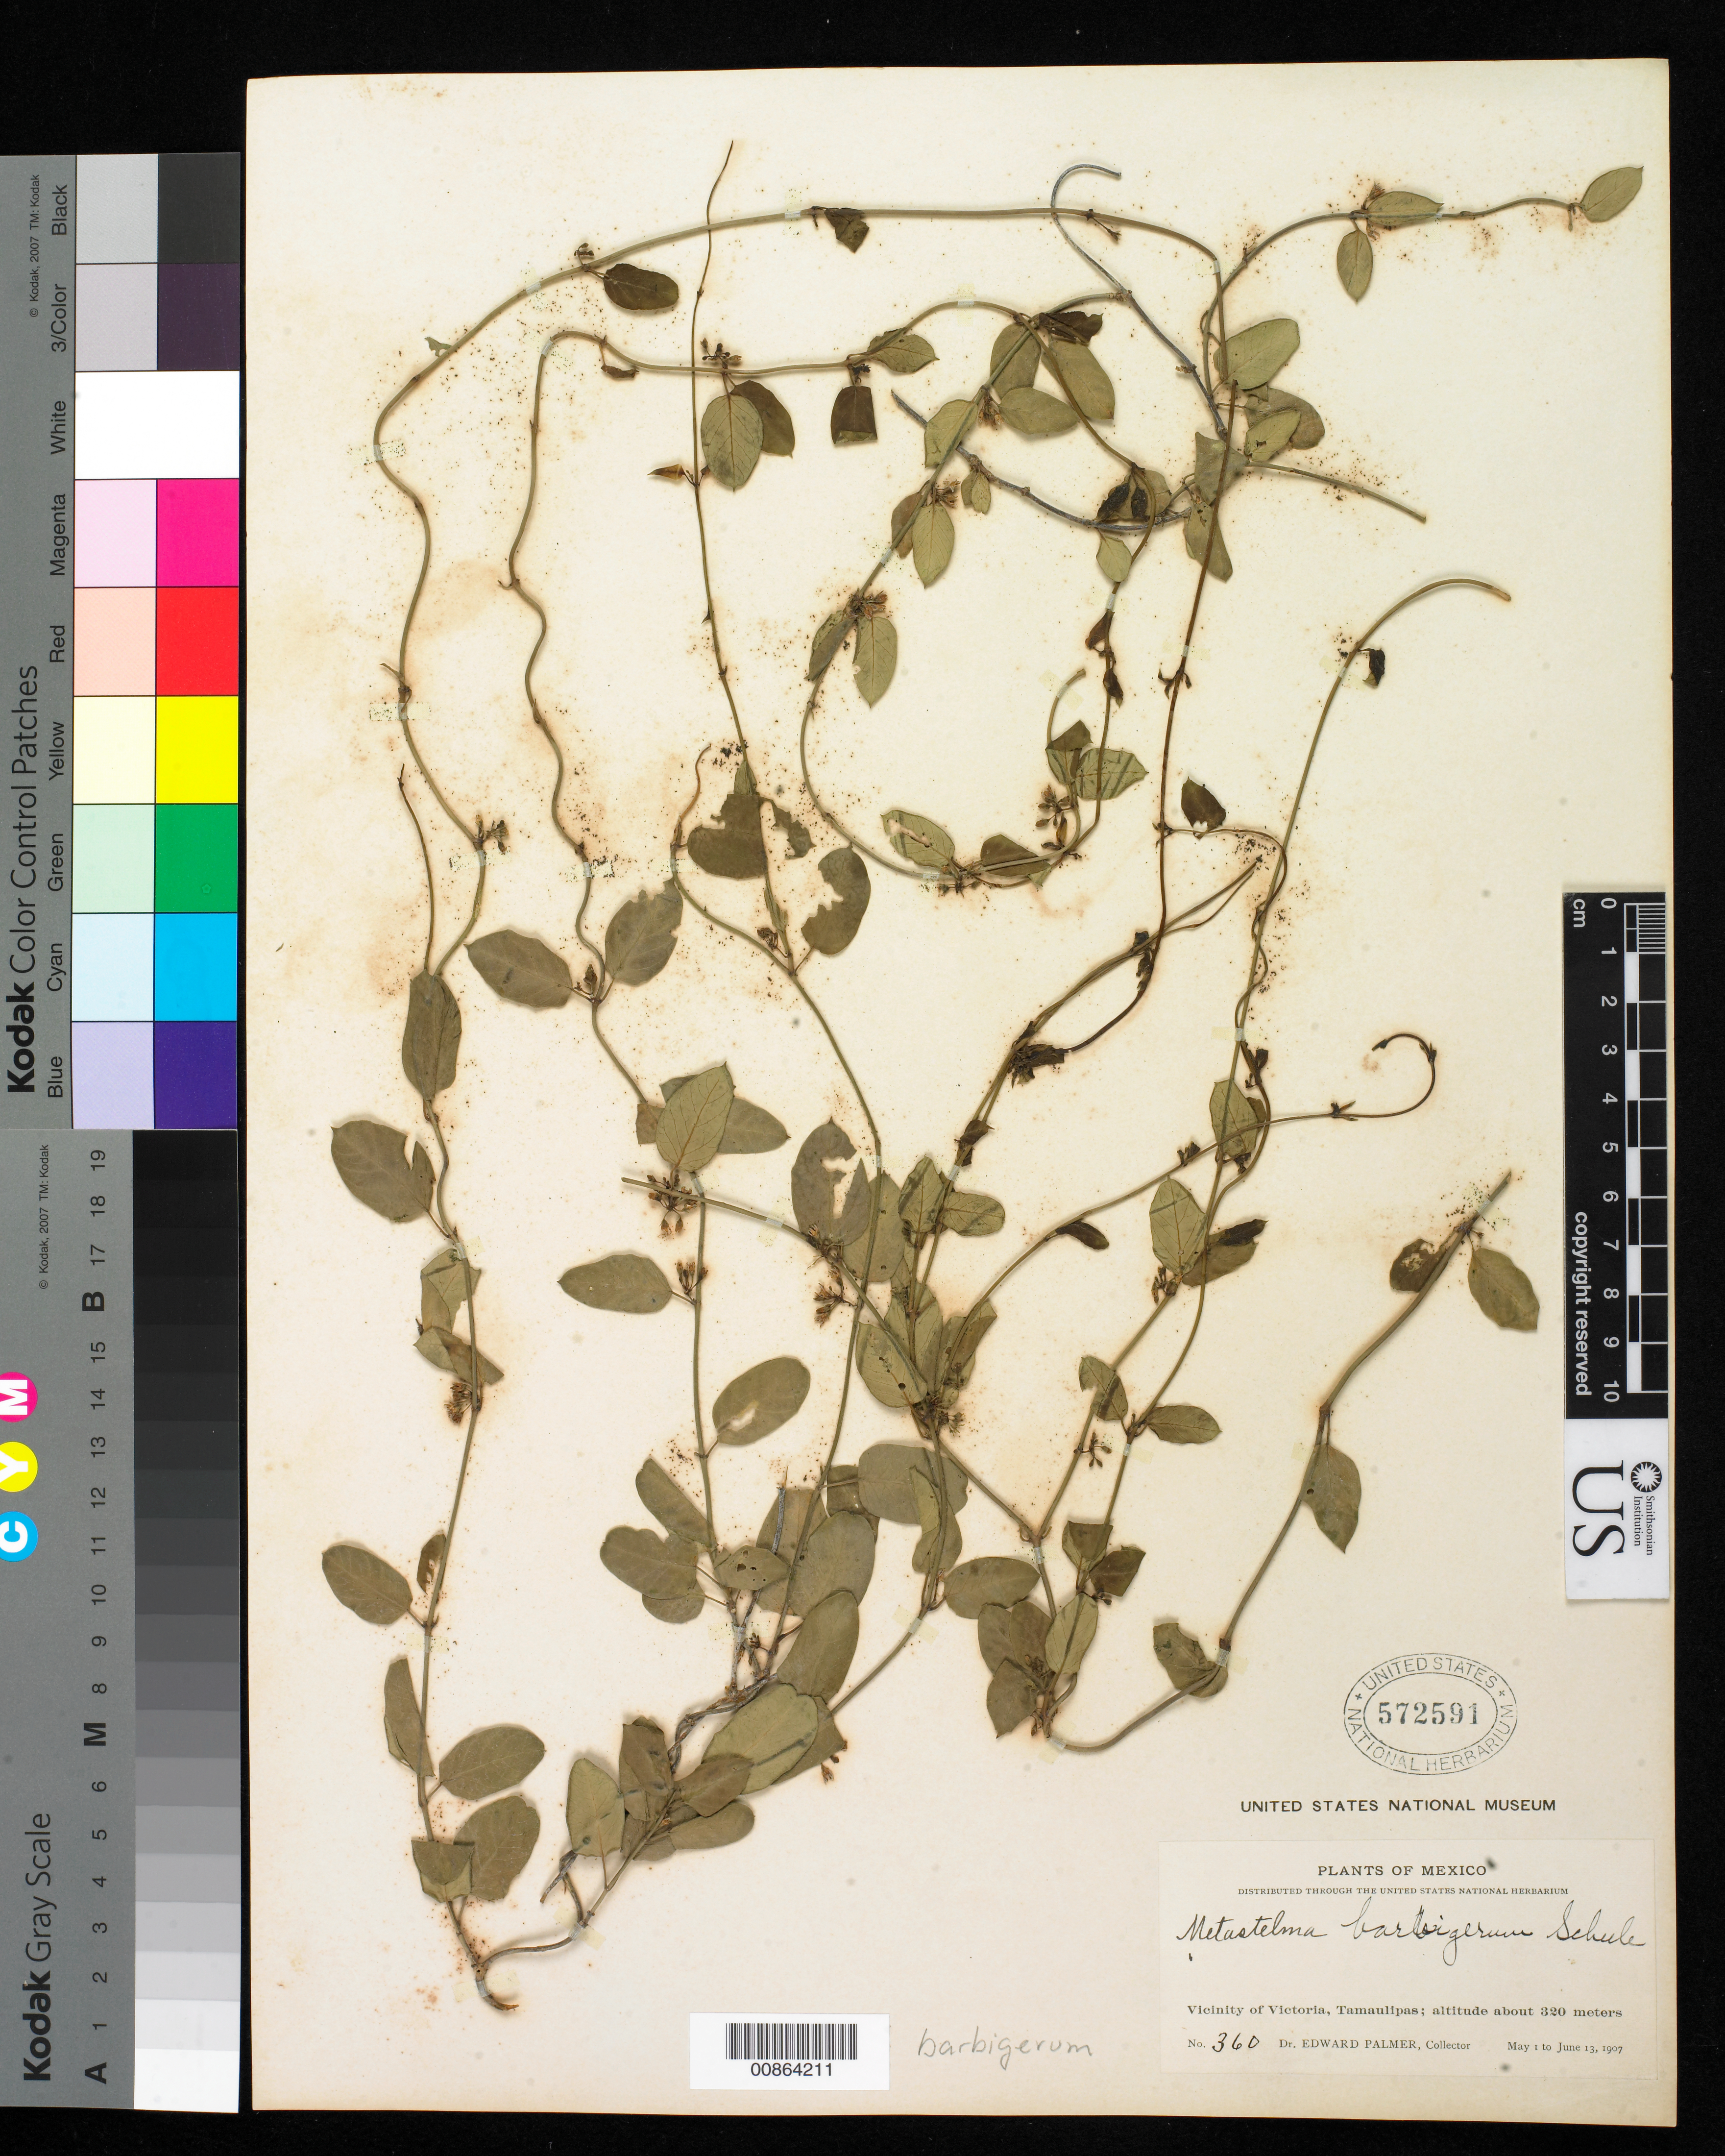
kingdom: Plantae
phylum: Tracheophyta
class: Magnoliopsida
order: Gentianales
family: Apocynaceae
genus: Metastelma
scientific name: Metastelma barbigerum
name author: Scheele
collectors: E. Palmer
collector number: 360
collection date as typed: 01 May 1907 to 13 Jun 1907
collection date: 1907-05-01/1907-06-13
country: Mexico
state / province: Tamaulipas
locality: Vicinity of Victoria.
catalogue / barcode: US 572591